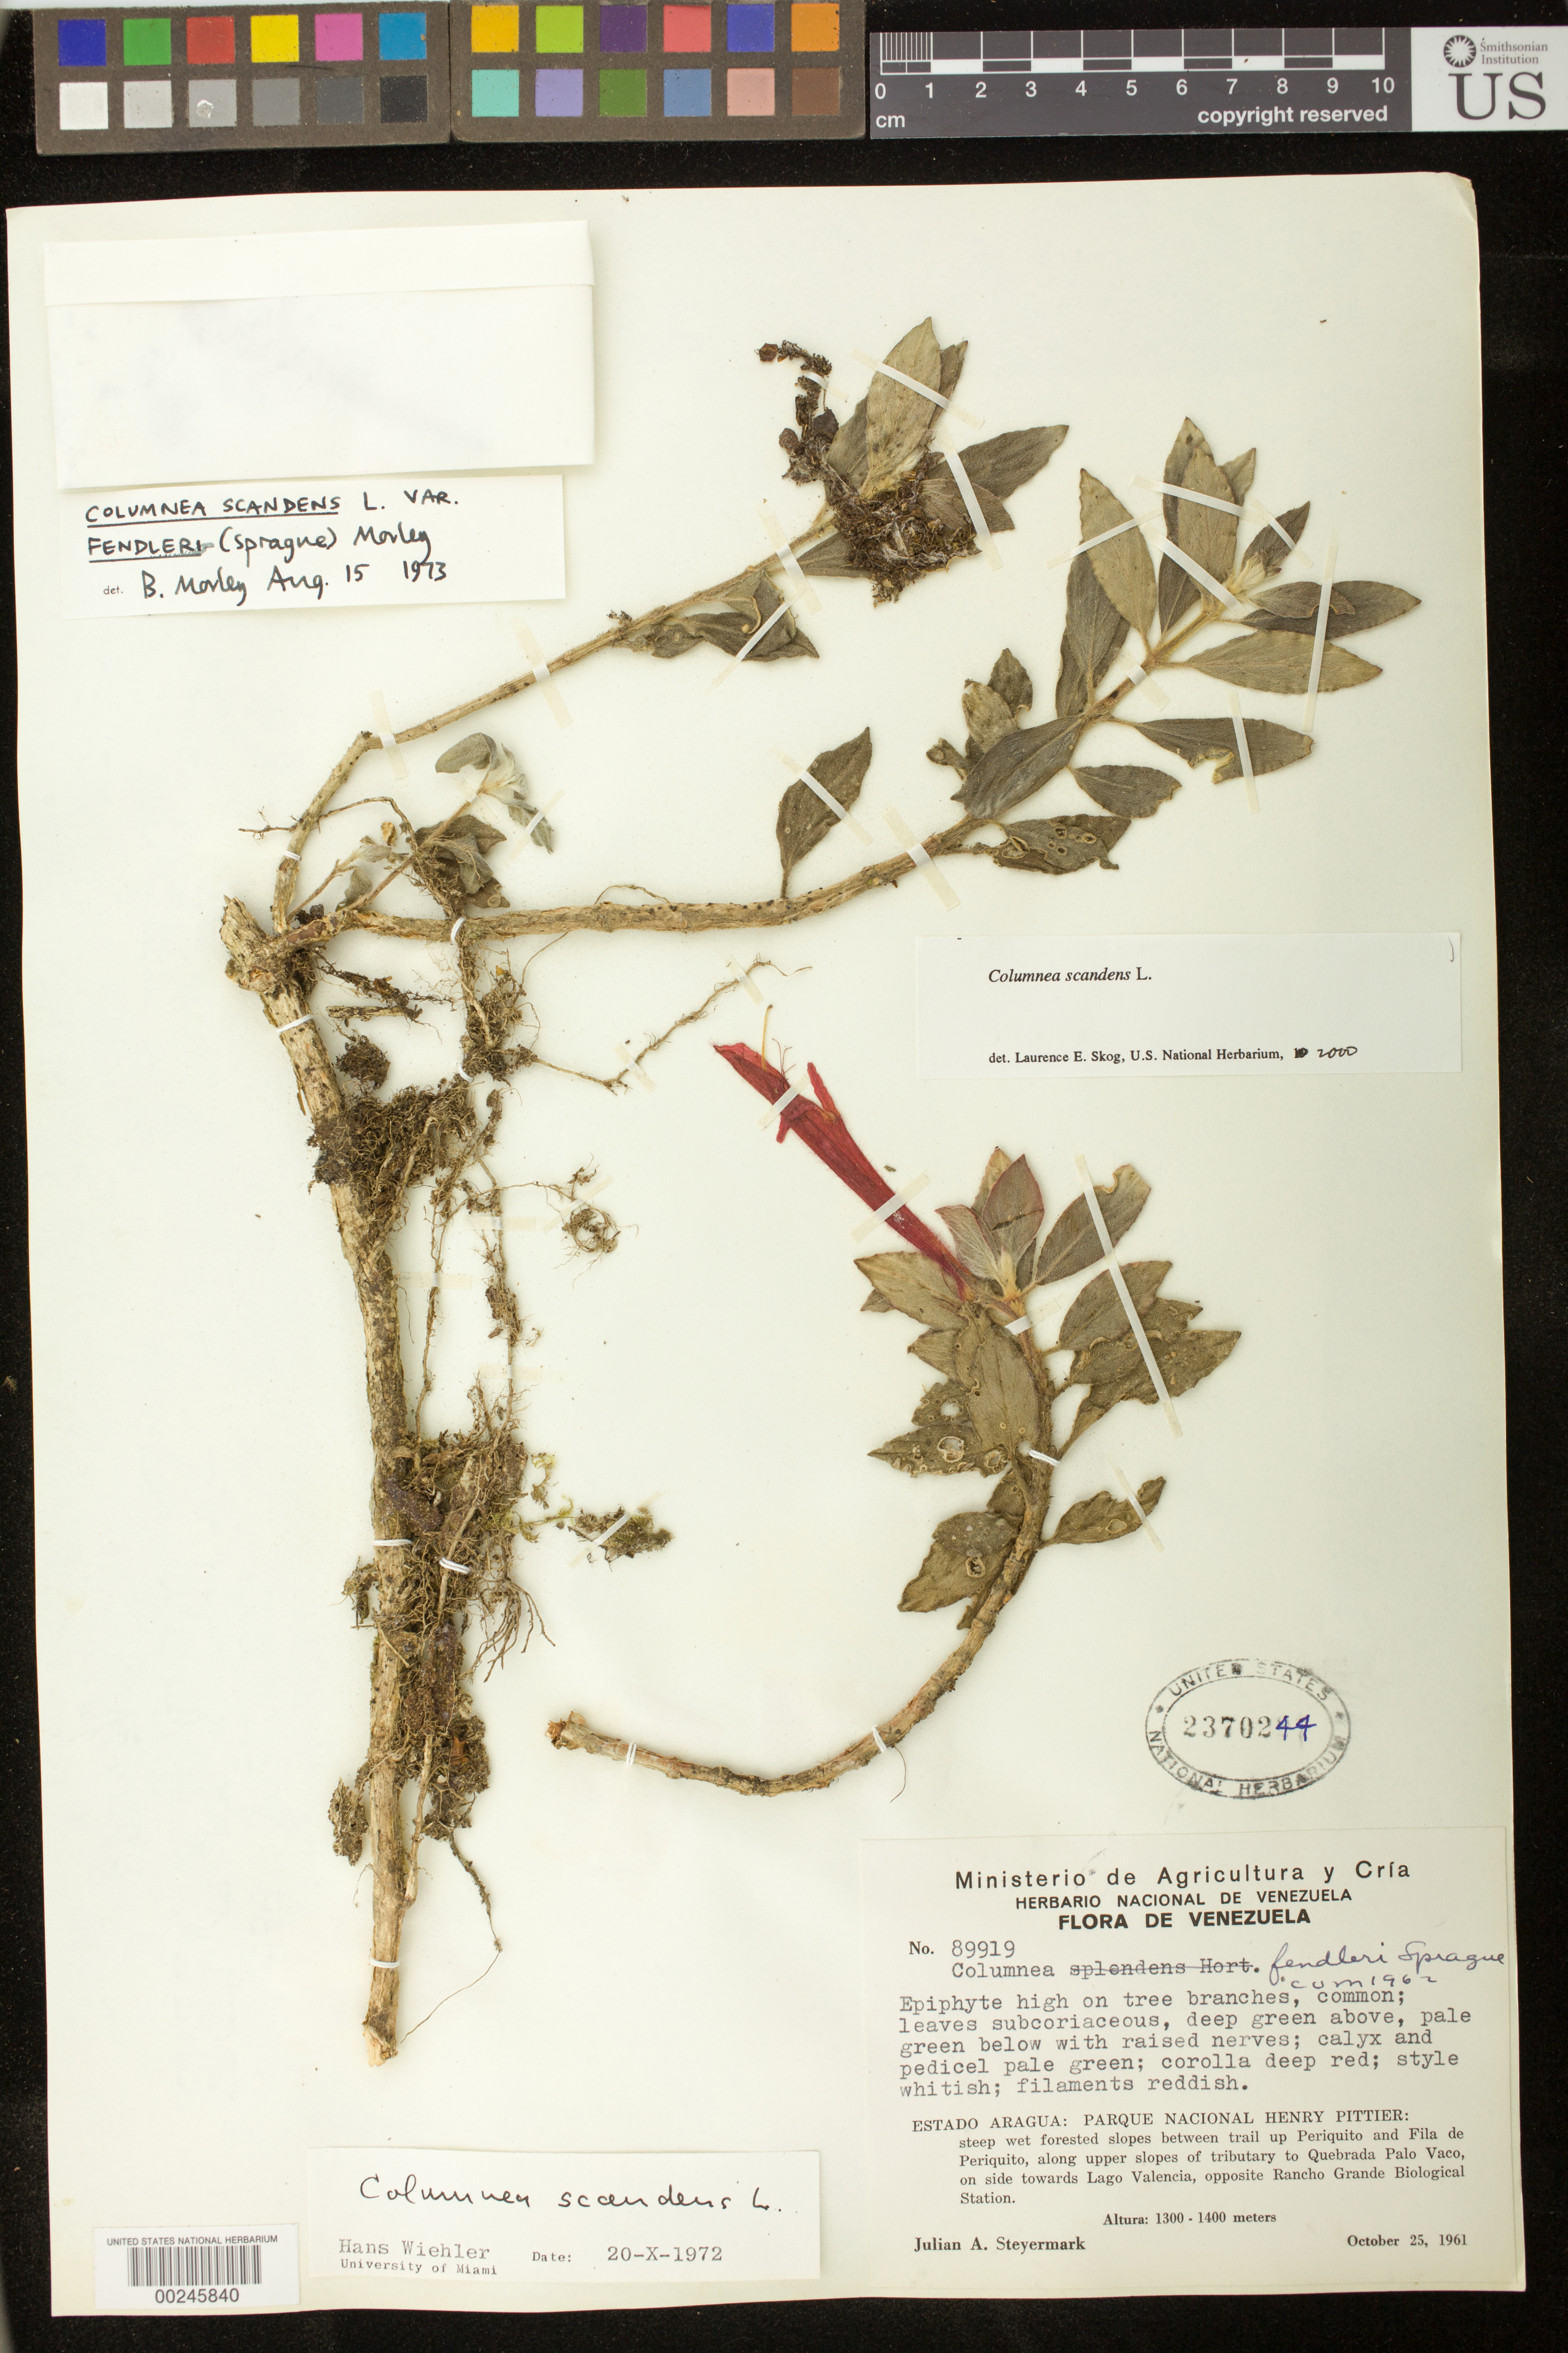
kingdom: Plantae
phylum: Tracheophyta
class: Magnoliopsida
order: Lamiales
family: Gesneriaceae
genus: Columnea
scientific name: Columnea scandens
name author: L.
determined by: Skog, Laurence E.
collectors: J. Steyermark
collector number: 89919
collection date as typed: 25 Oct 1961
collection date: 1961-10-25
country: Venezuela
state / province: Aragua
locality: Parque Nacional Henry Pittier: steep wet forested slopes between trail up Periquito and Fila de Periquito, along upper slopes of tributary to Quebrada Palo Vaco, on side towards Lago Valencia, opposite Rancho Grande Biological Station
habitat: Steep wet forested slopes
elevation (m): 1300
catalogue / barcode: US 2370244